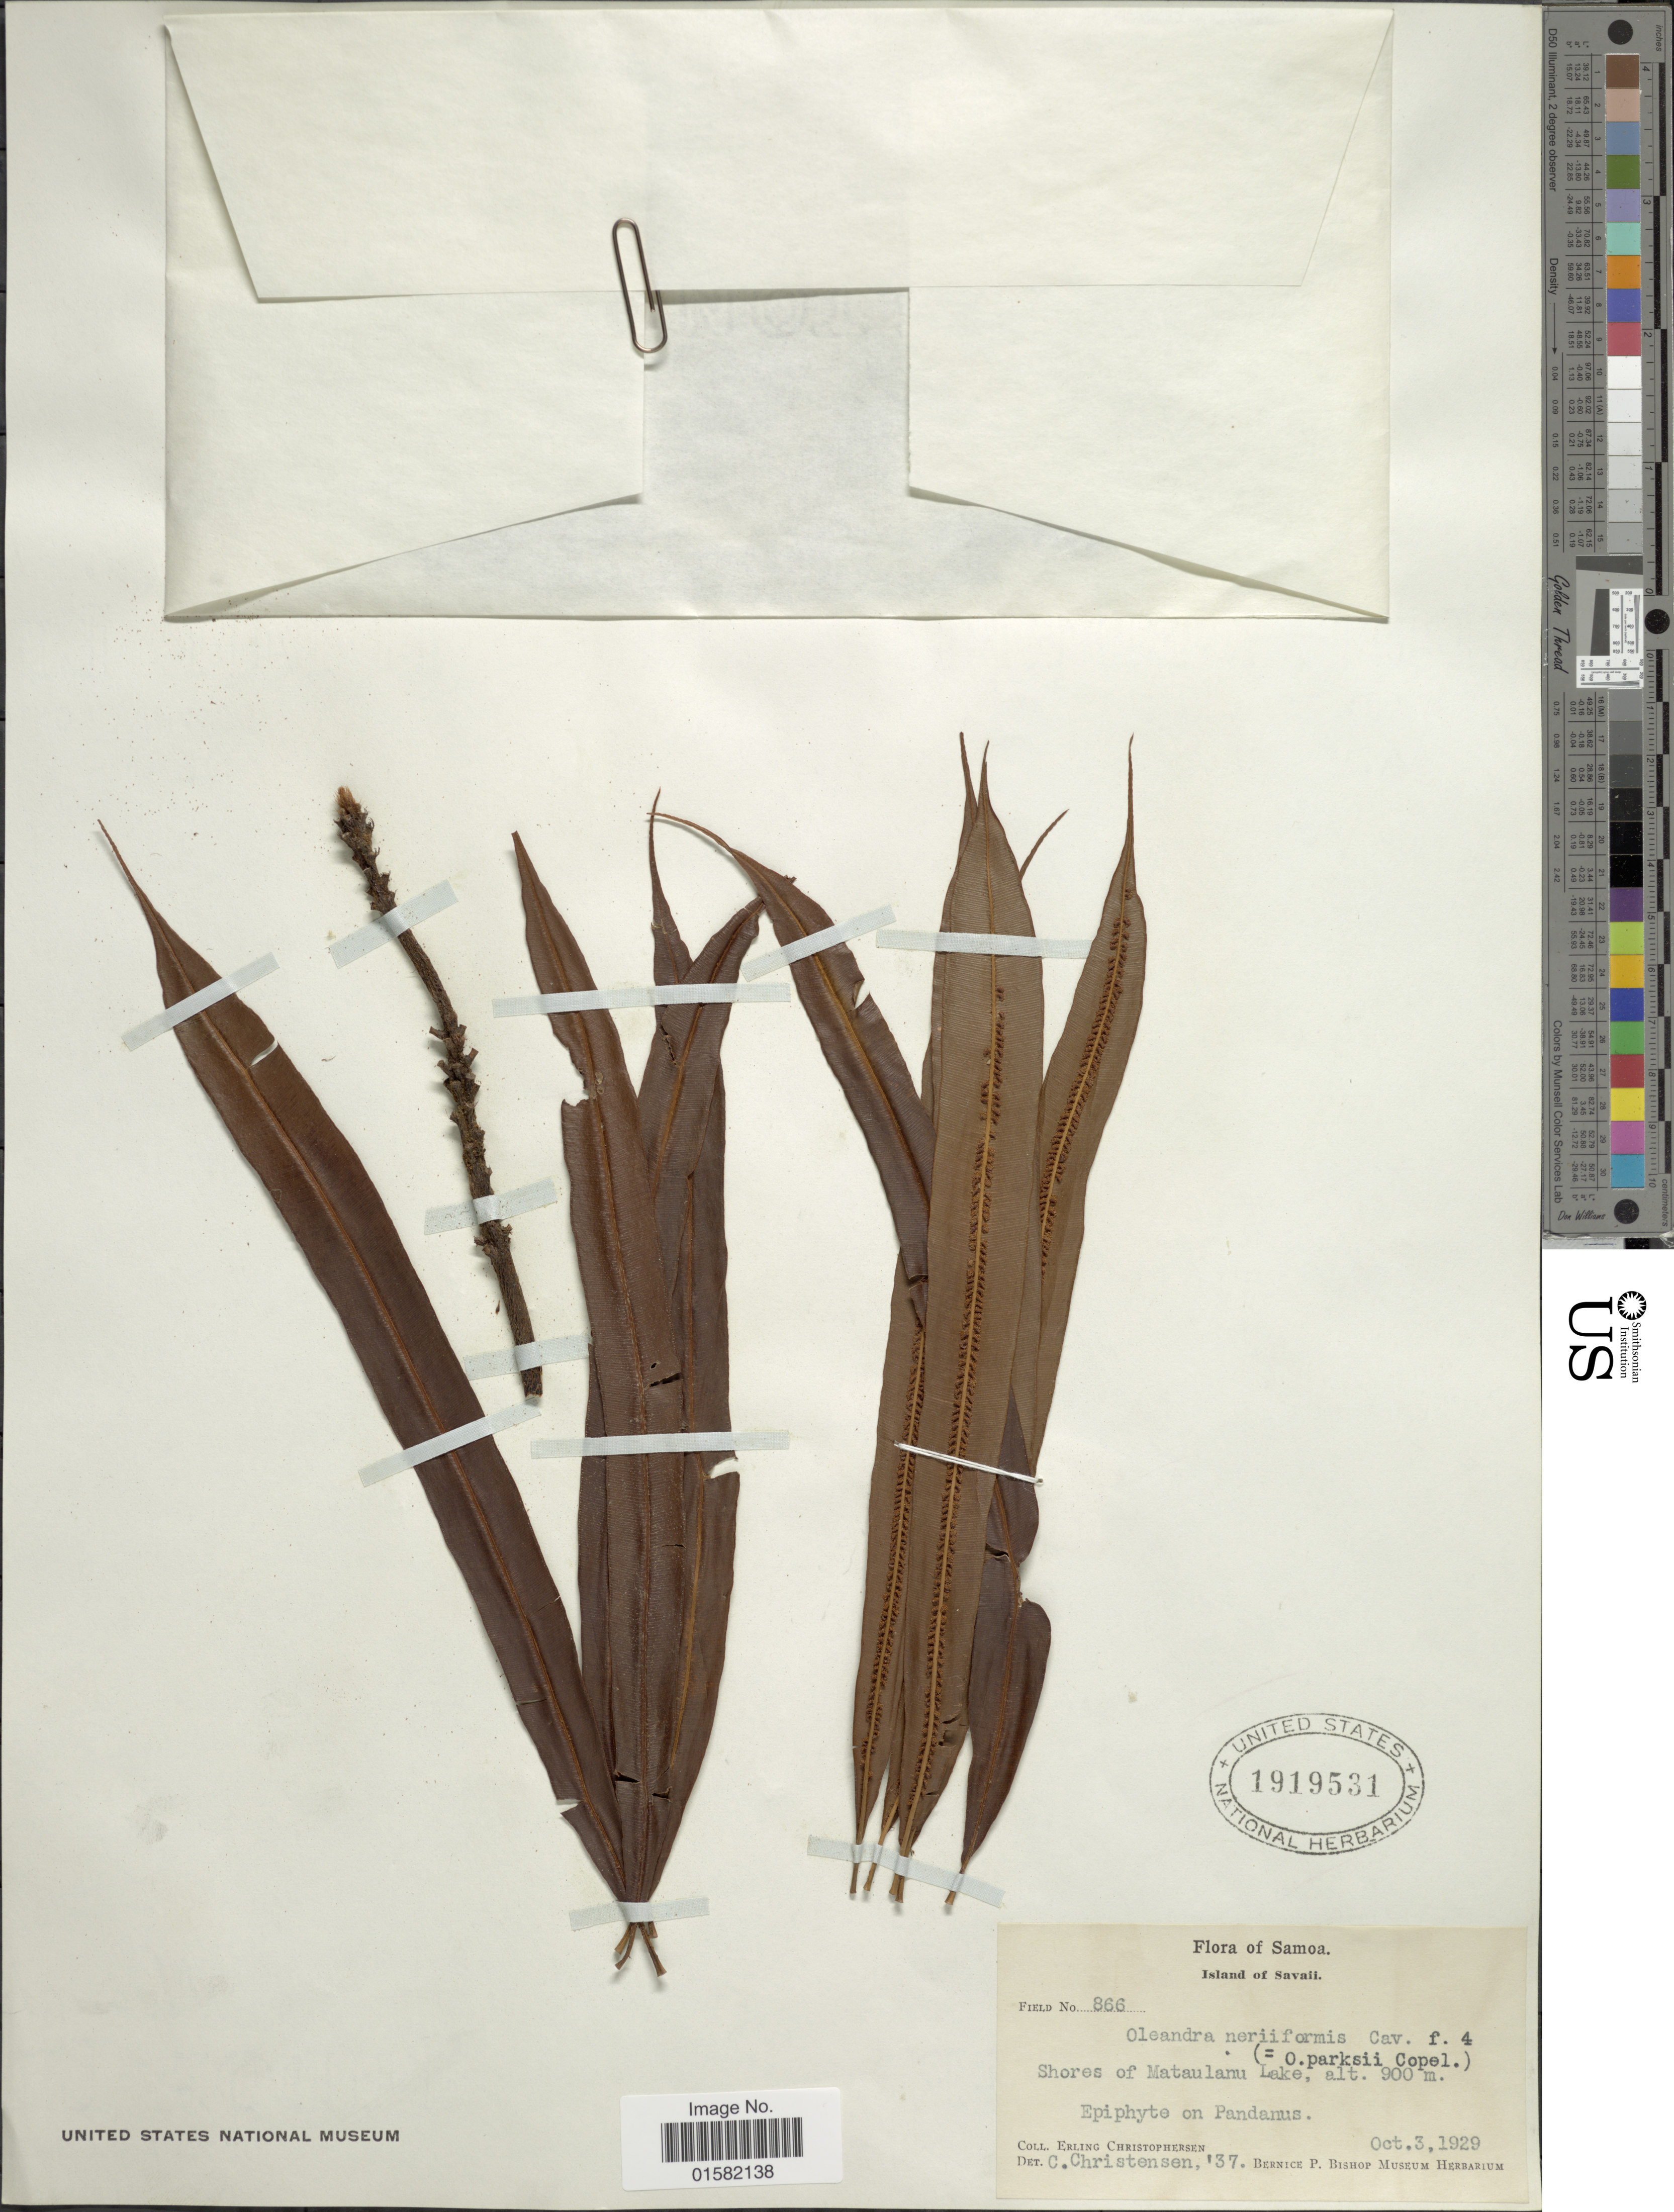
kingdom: Plantae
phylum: Tracheophyta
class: Polypodiopsida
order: Polypodiales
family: Oleandraceae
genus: Oleandra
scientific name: Oleandra neriiformis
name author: Cav.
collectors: E. Christophersen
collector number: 866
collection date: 1929-10-03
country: Samoa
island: Savai'i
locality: Samoa, Island of Savaii, Shores of Mataulanu Lake.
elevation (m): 900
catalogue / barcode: US 1919531